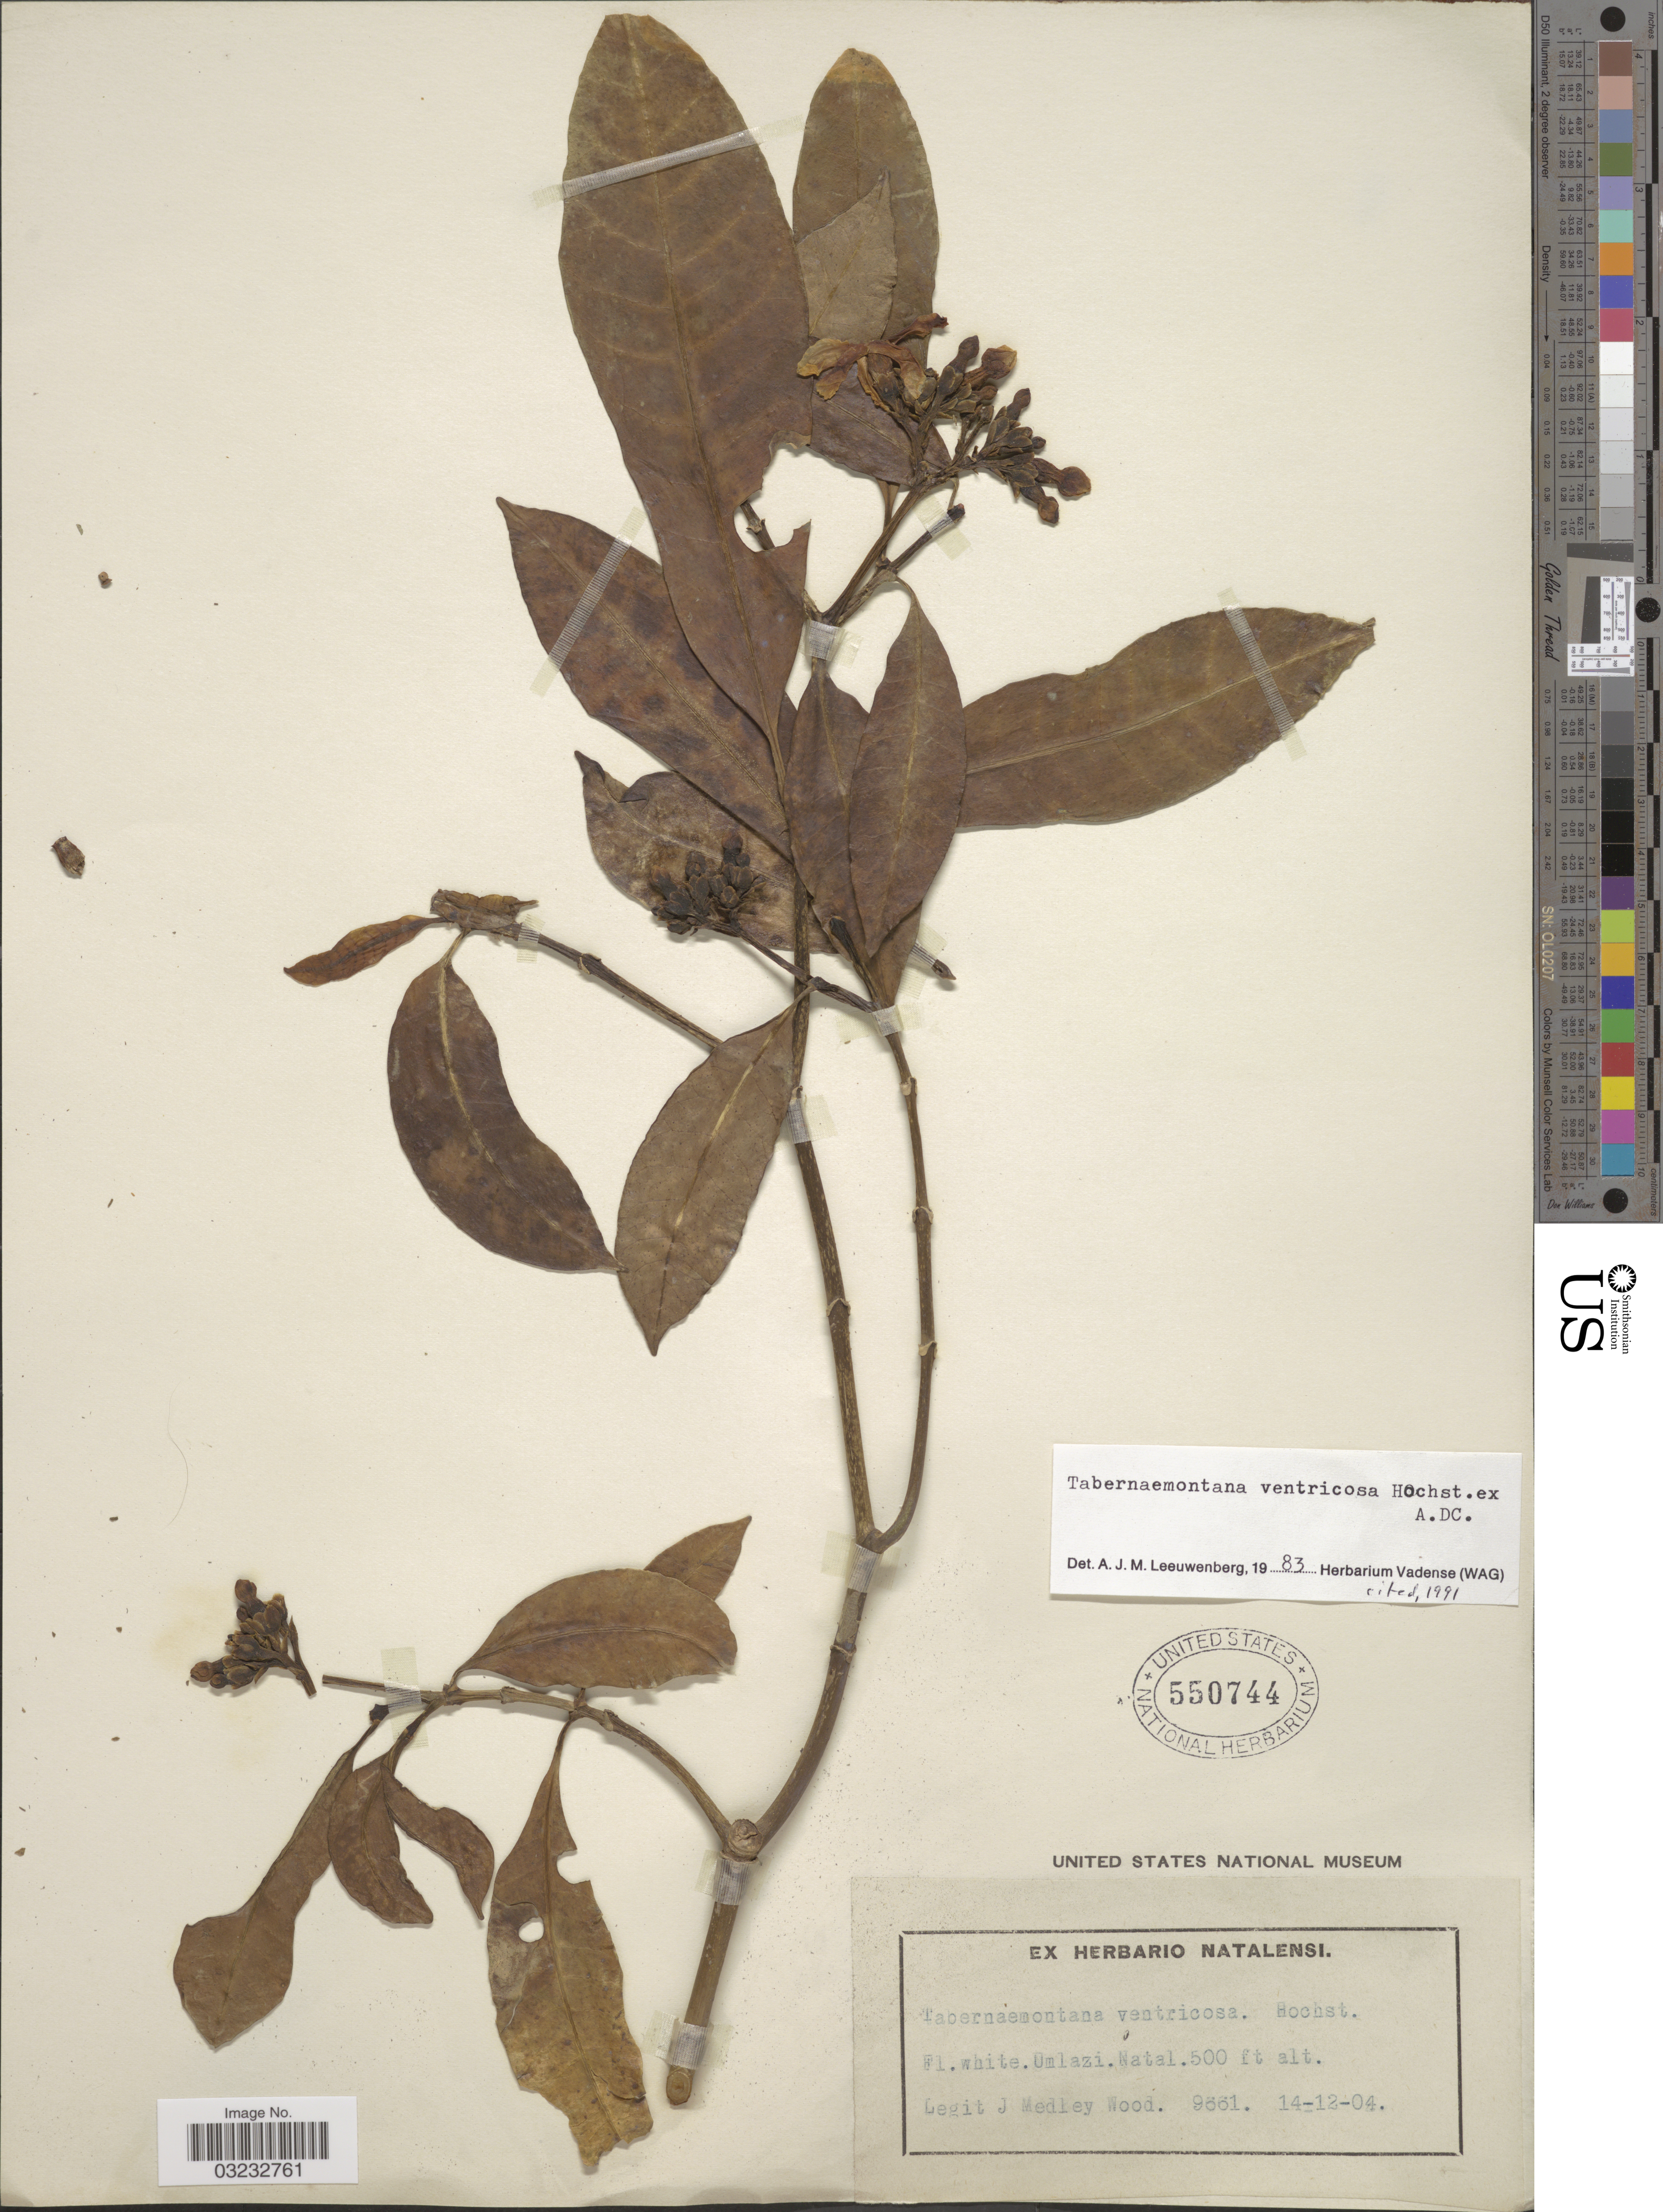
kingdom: Plantae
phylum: Tracheophyta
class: Magnoliopsida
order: Gentianales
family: Apocynaceae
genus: Tabernaemontana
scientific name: Tabernaemontana ventricosa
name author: Hochst. ex A. DC.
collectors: J. Medley Wood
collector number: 9661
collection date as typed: Transcribed d/m/y: 14/12/4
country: South Africa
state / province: KwaZulu-Natal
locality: Umlazi. Natal.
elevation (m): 152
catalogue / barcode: US 550744